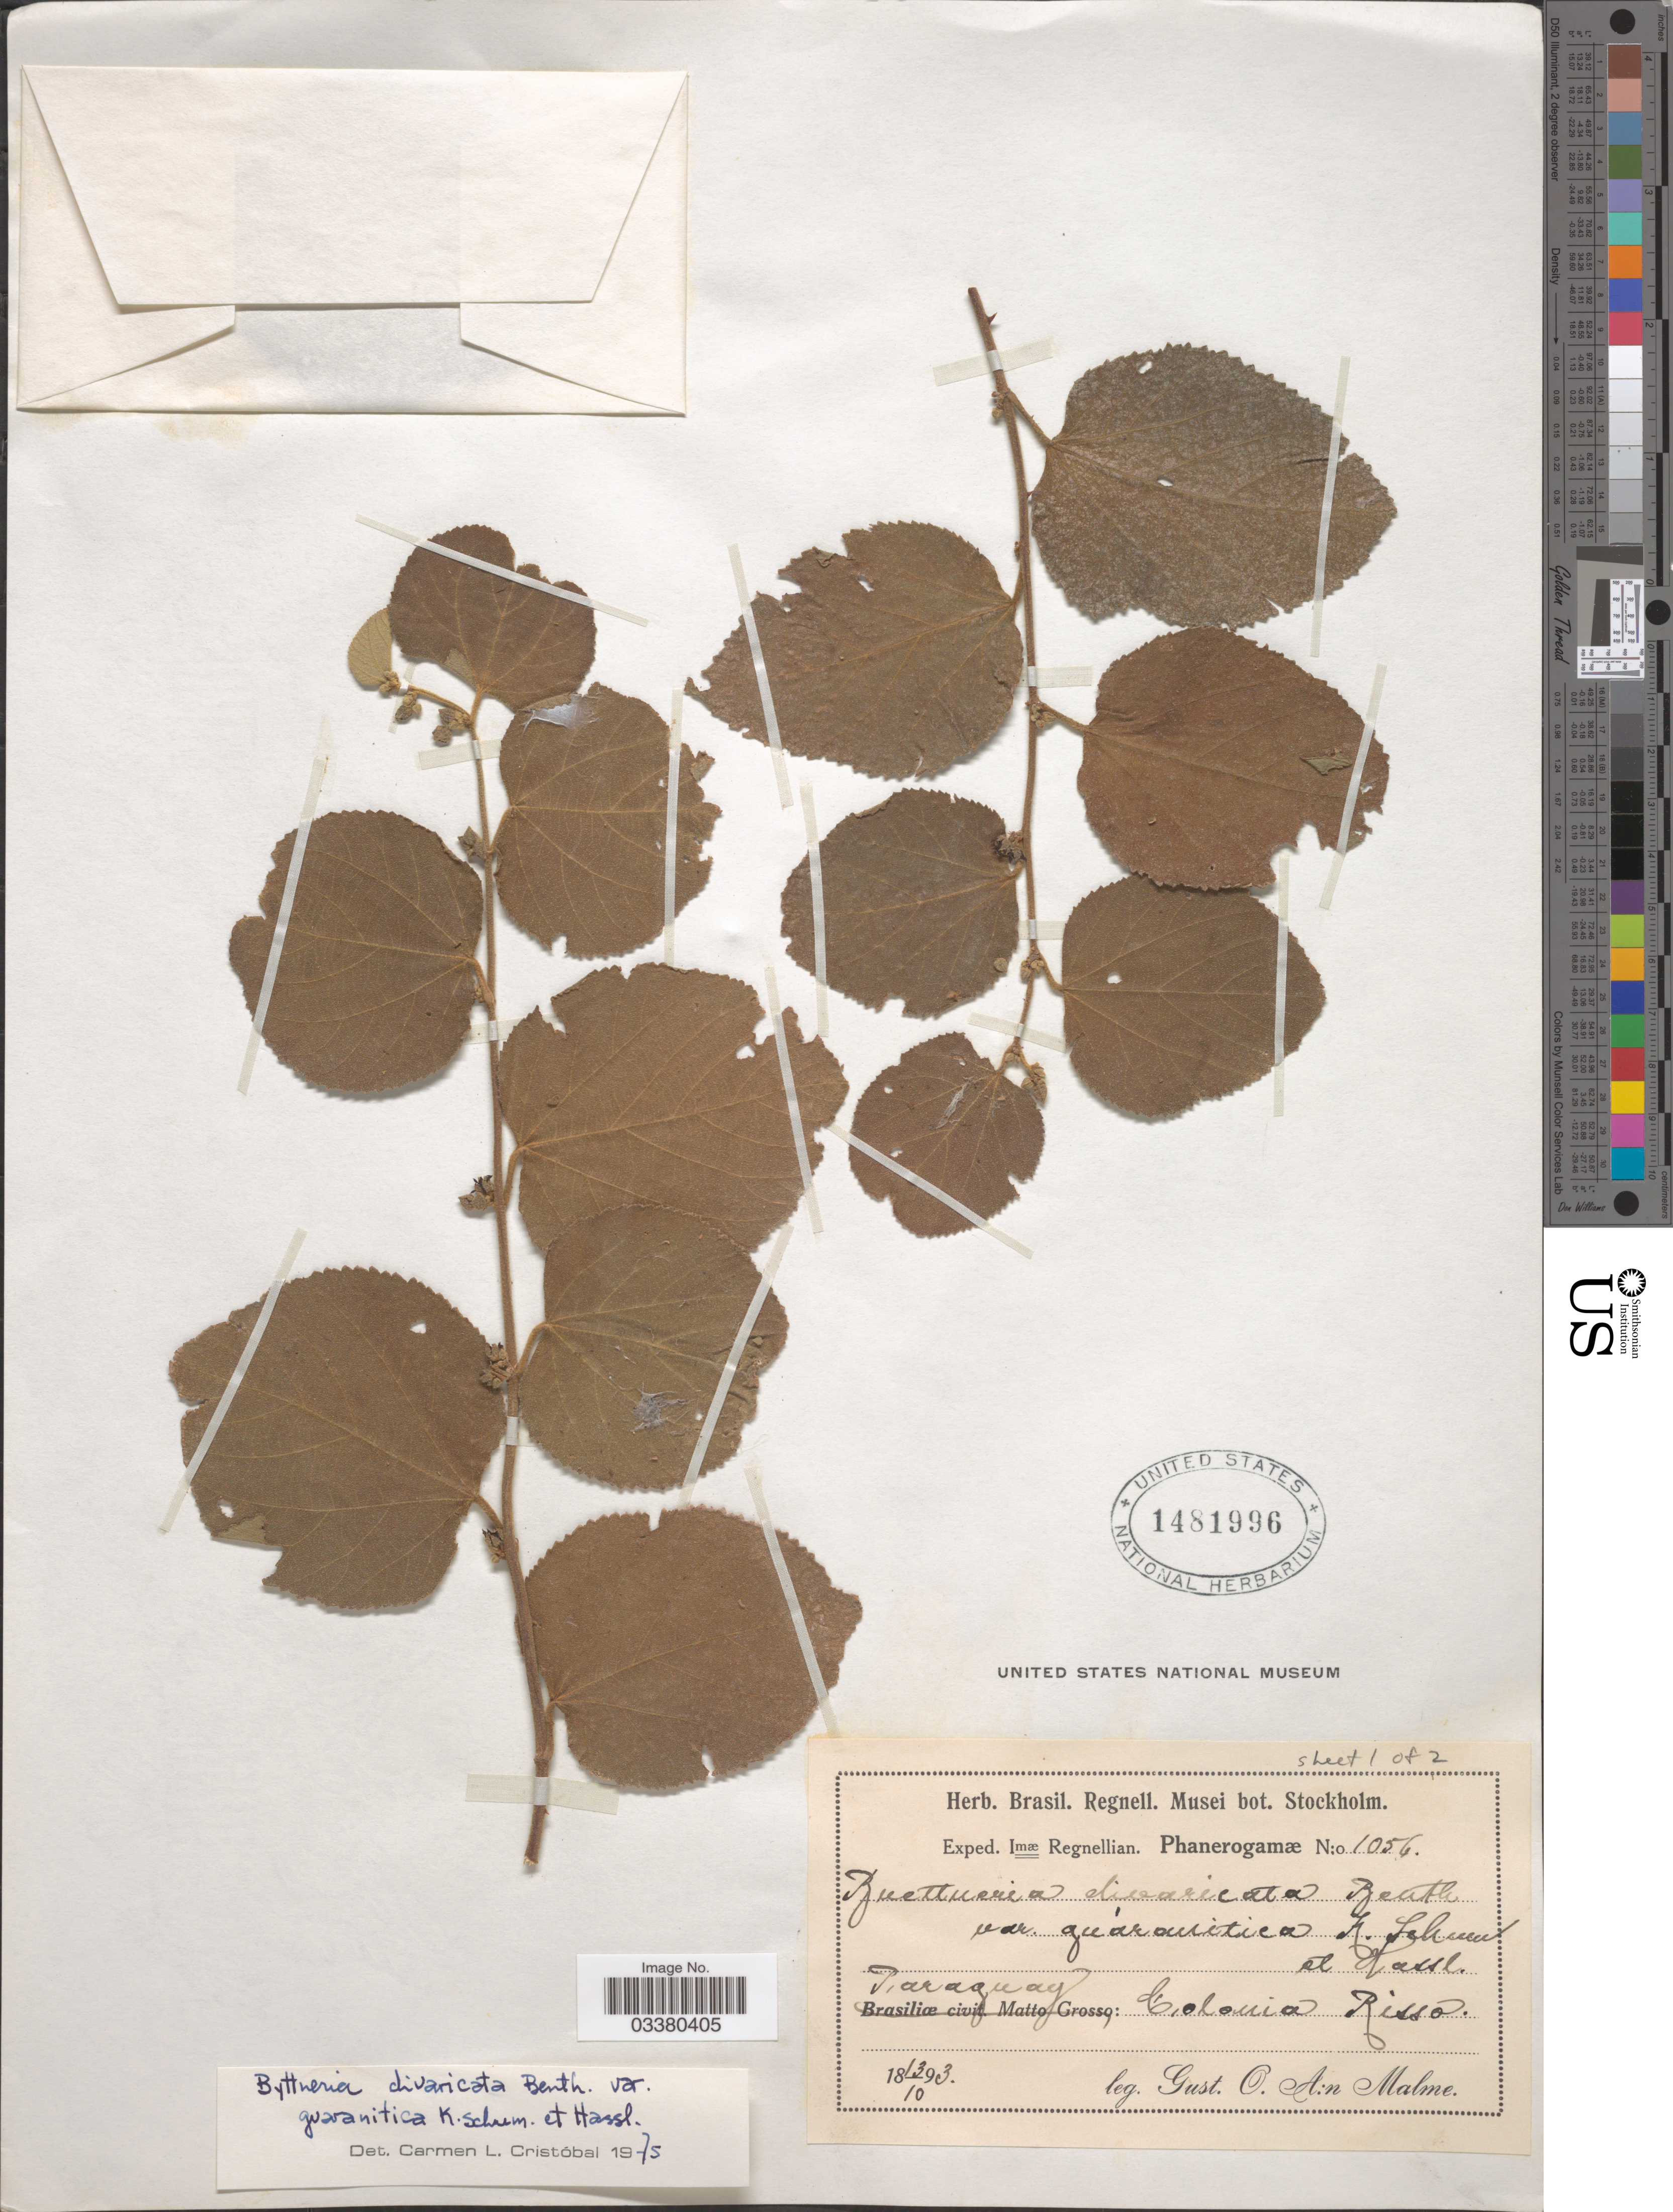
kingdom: Plantae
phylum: Tracheophyta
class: Magnoliopsida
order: Malvales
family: Malvaceae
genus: Byttneria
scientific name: Byttneria divaricata var. guaranitica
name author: K. Schum. & Hassl.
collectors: G. O. A. Malme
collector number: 1056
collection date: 1893-10-13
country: Paraguay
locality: Colonia Risso.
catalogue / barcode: US 1481996